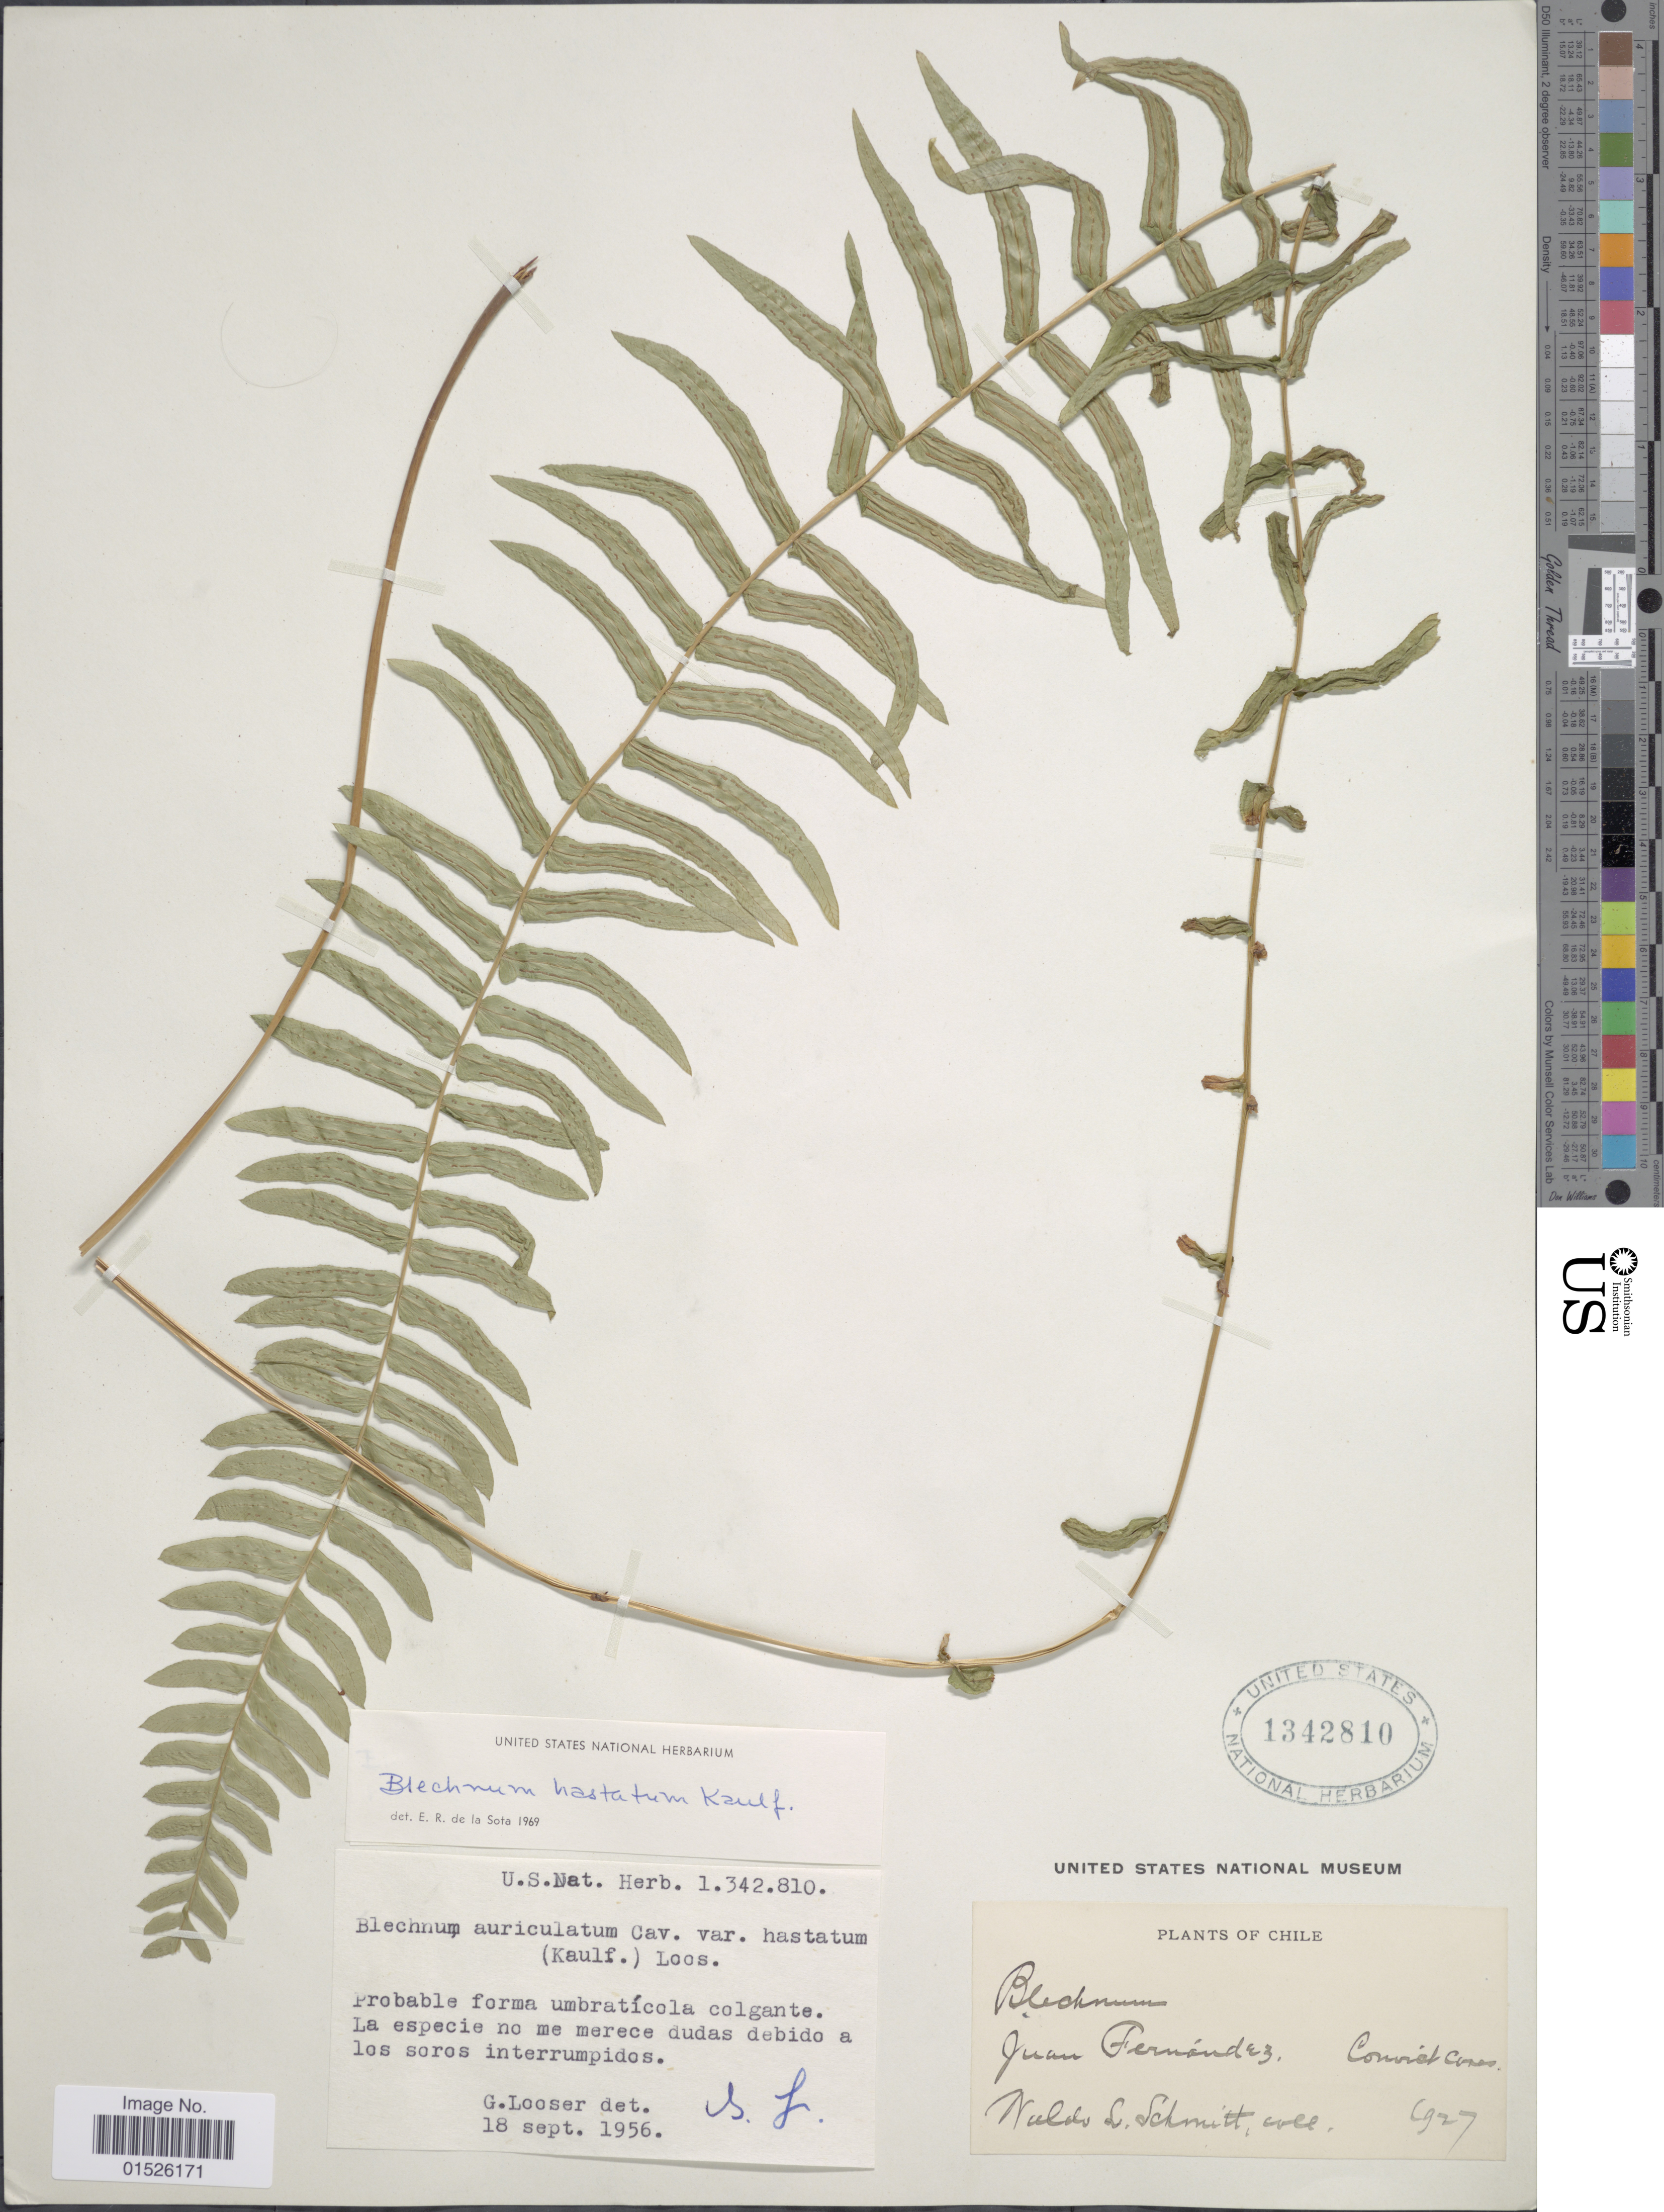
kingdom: Plantae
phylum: Tracheophyta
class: Polypodiopsida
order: Polypodiales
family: Blechnaceae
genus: Blechnum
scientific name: Blechnum hastatum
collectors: W. L. Schmitt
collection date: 1927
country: Chile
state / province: Valparaíso (V)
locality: Juan Fernandez, Convict caves.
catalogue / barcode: US 1342810